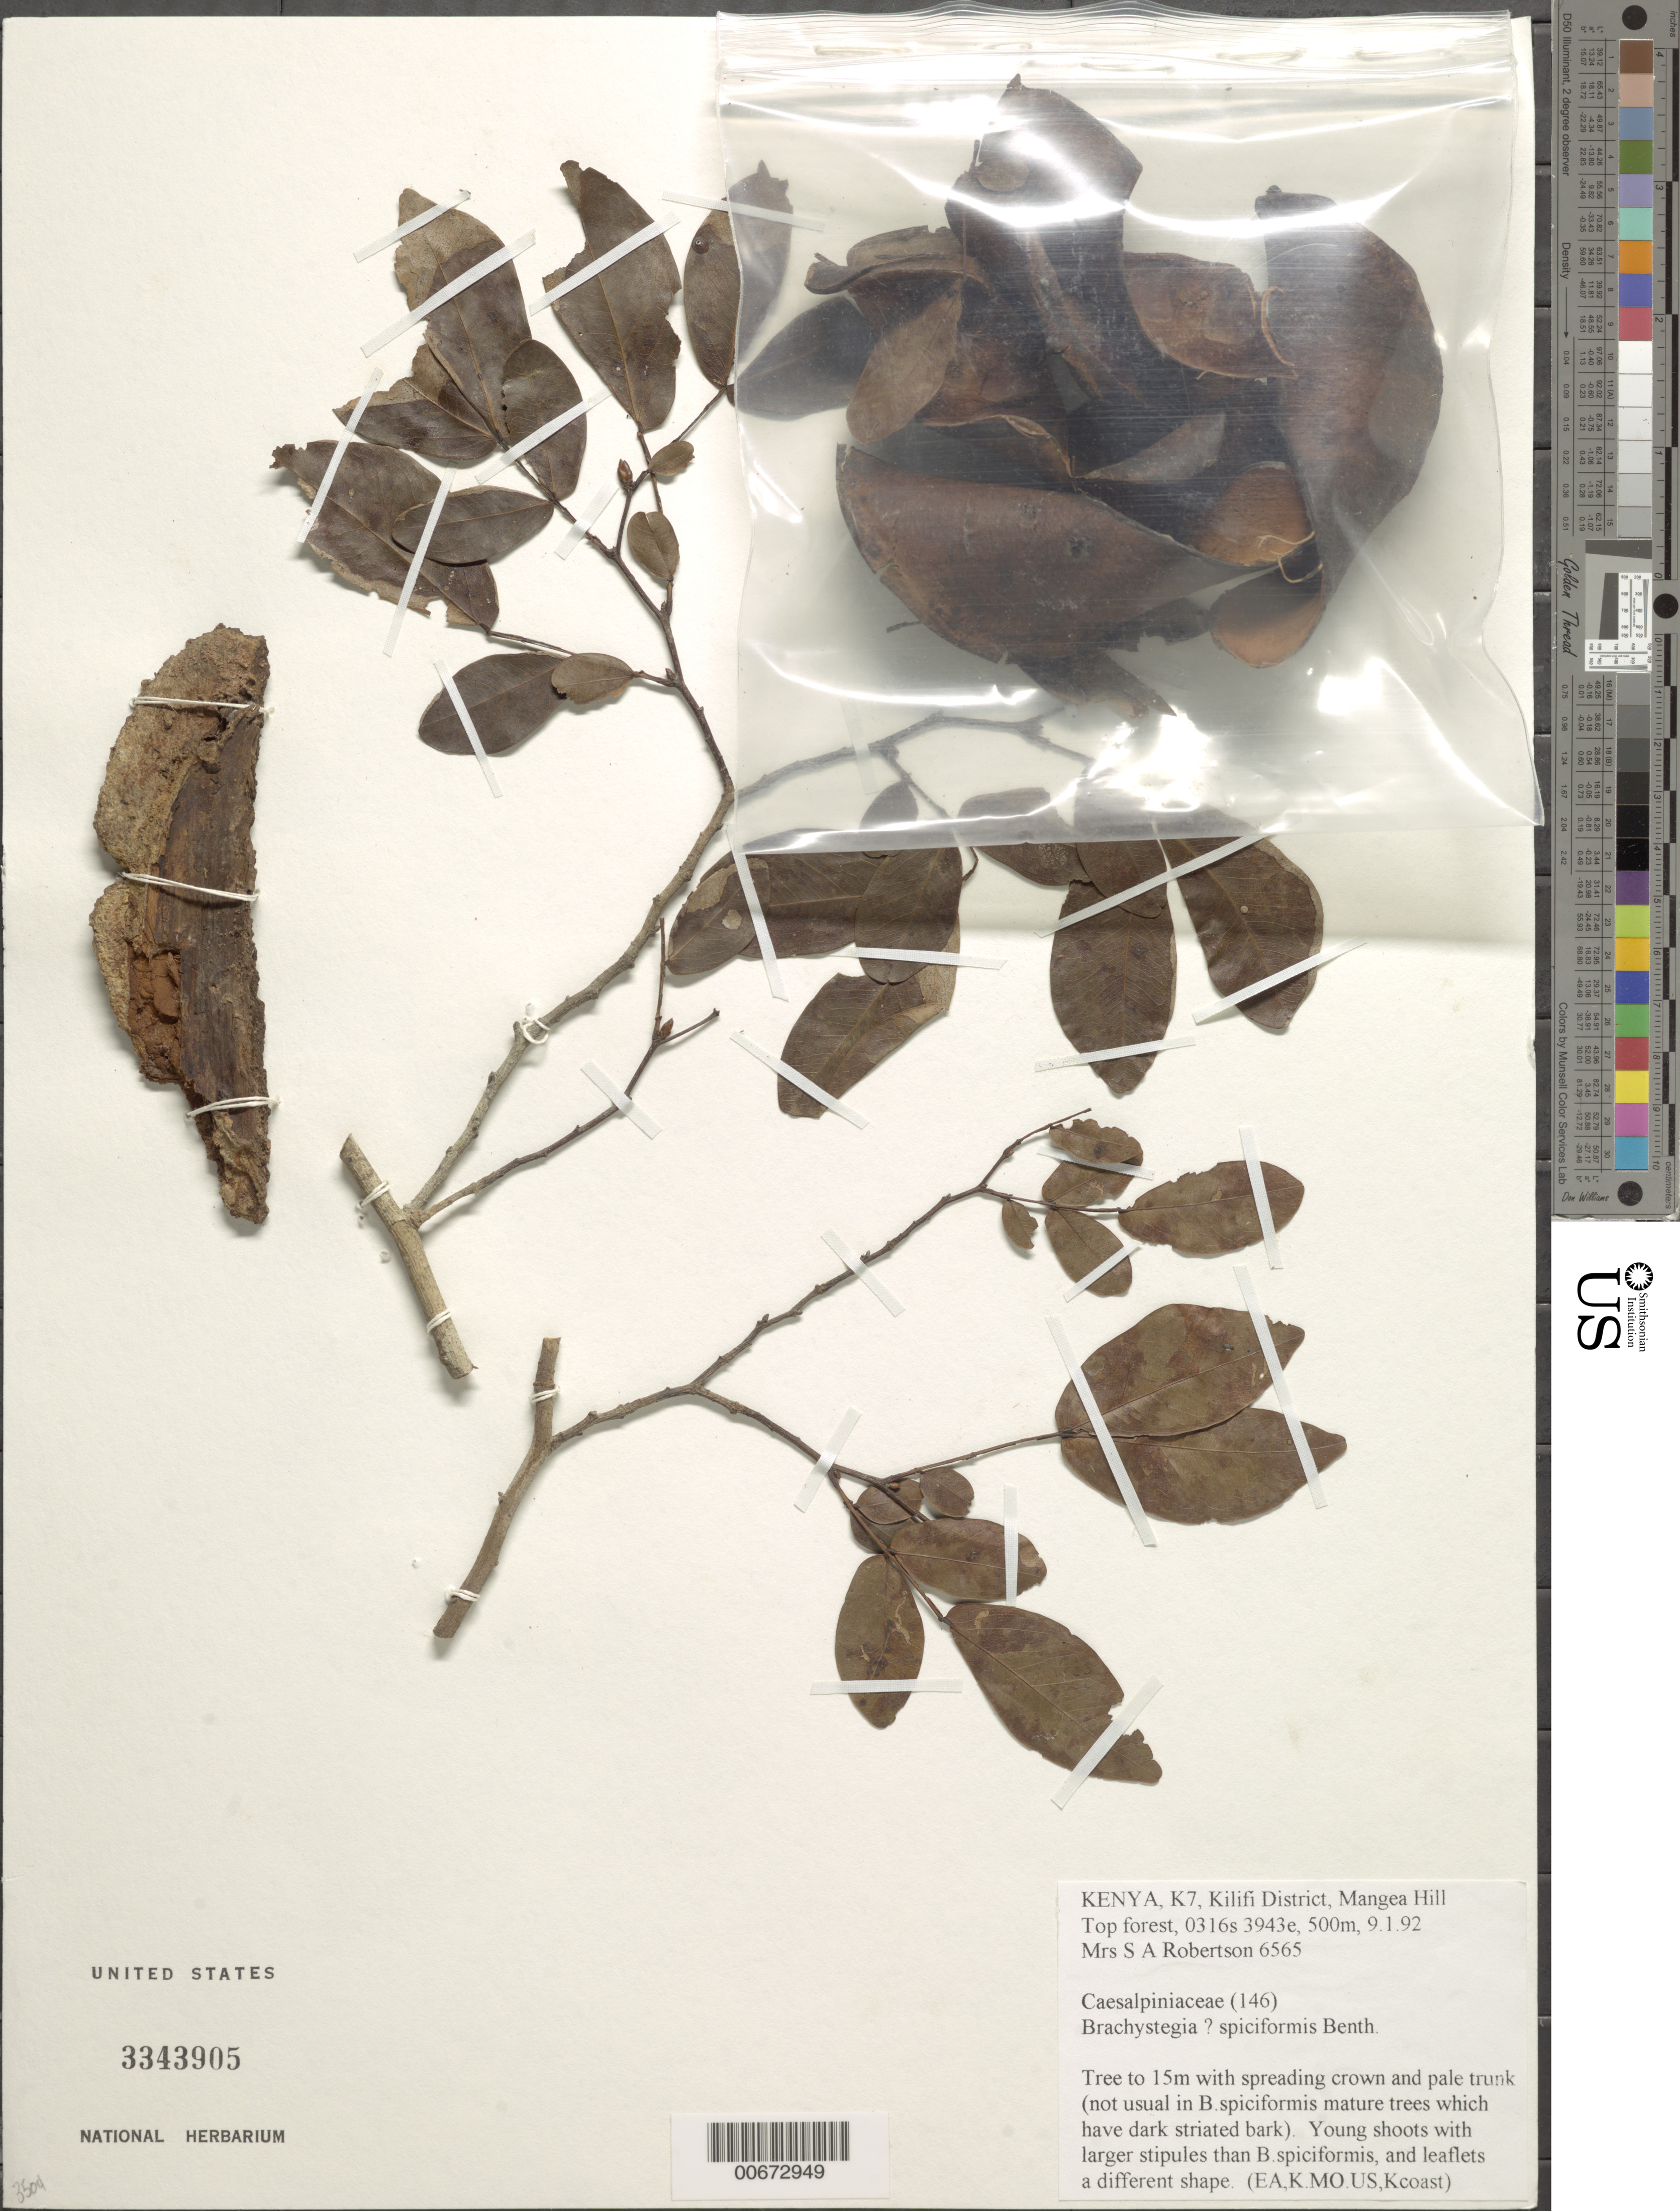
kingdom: Plantae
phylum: Tracheophyta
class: Magnoliopsida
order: Fabales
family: Fabaceae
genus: Brachystegia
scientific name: Brachystegia sp.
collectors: Mrs. S. A. Robertson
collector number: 6565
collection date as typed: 09 Jan 1992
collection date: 1992-01-09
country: Kenya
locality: K7, Kilifi District, Mangea Hill Top Forest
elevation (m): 500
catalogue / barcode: US 3343905